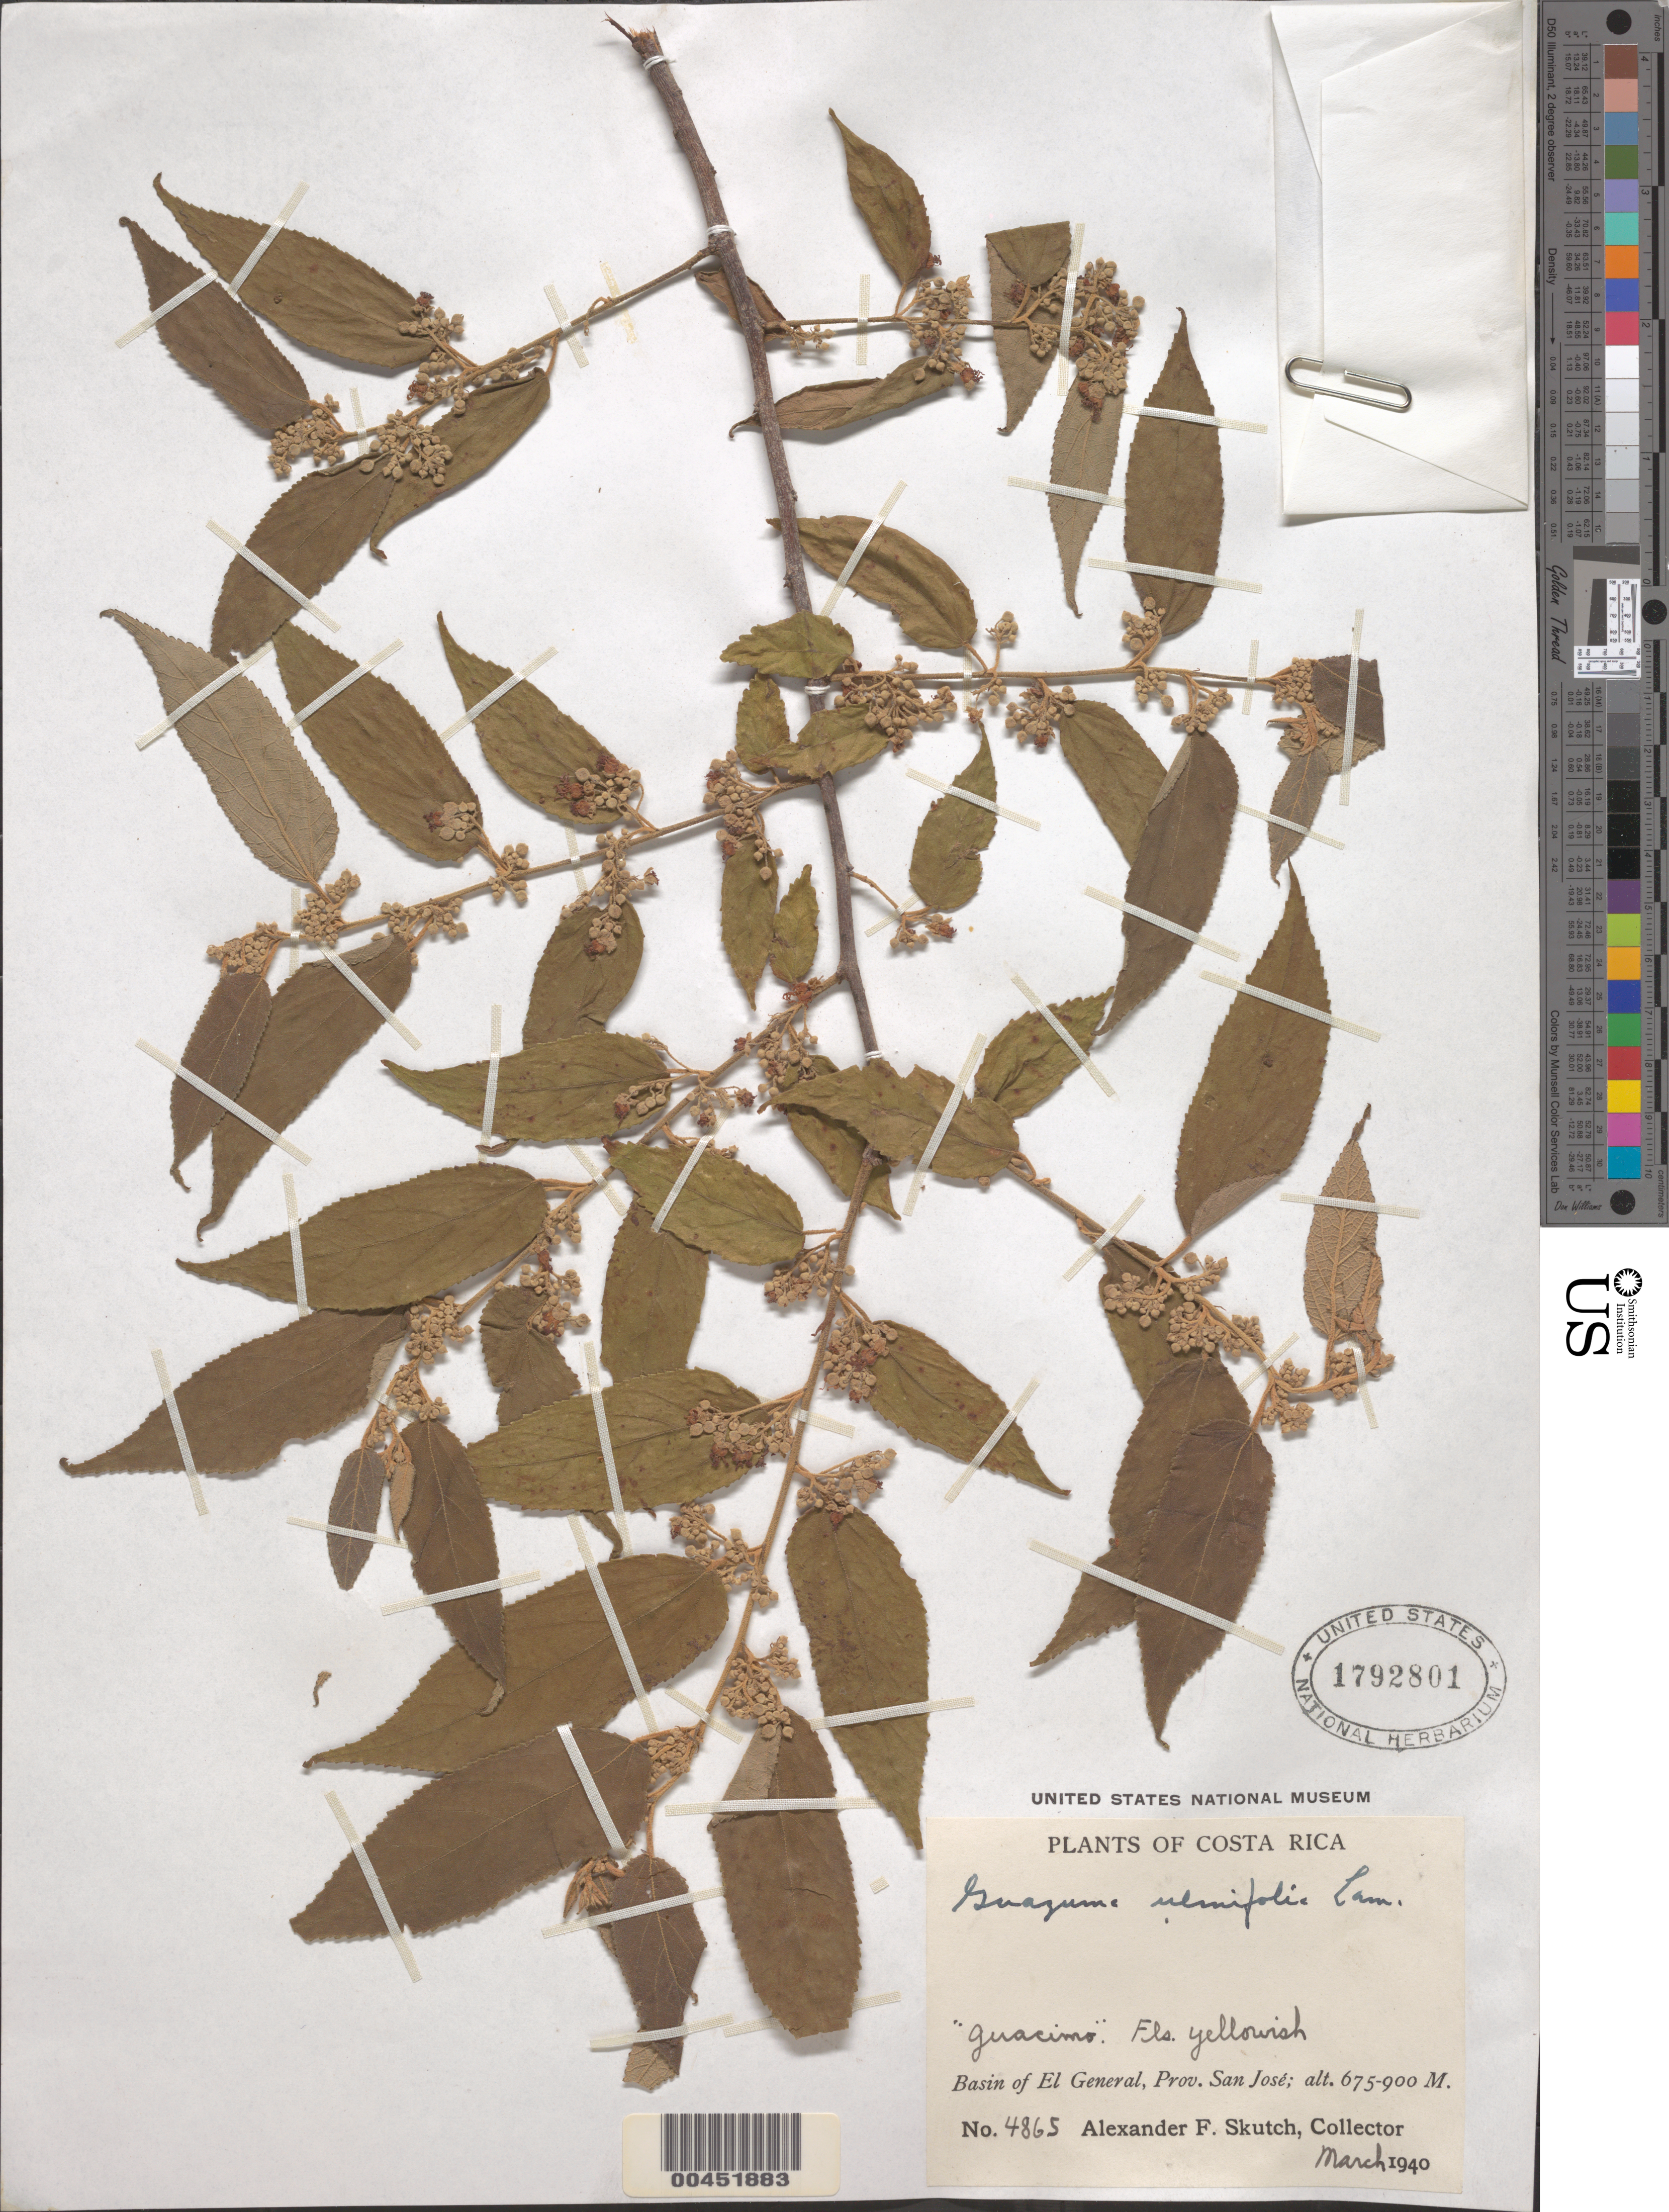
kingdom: Plantae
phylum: Tracheophyta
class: Magnoliopsida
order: Malvales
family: Malvaceae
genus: Guazuma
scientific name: Guazuma ulmifolia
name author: Lam.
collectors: A. F. Skutch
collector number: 4865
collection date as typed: Mar 1940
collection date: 1940-03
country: Costa Rica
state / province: San José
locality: Basin of El General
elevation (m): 675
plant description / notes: Common name: Guacimo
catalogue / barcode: US 1792801